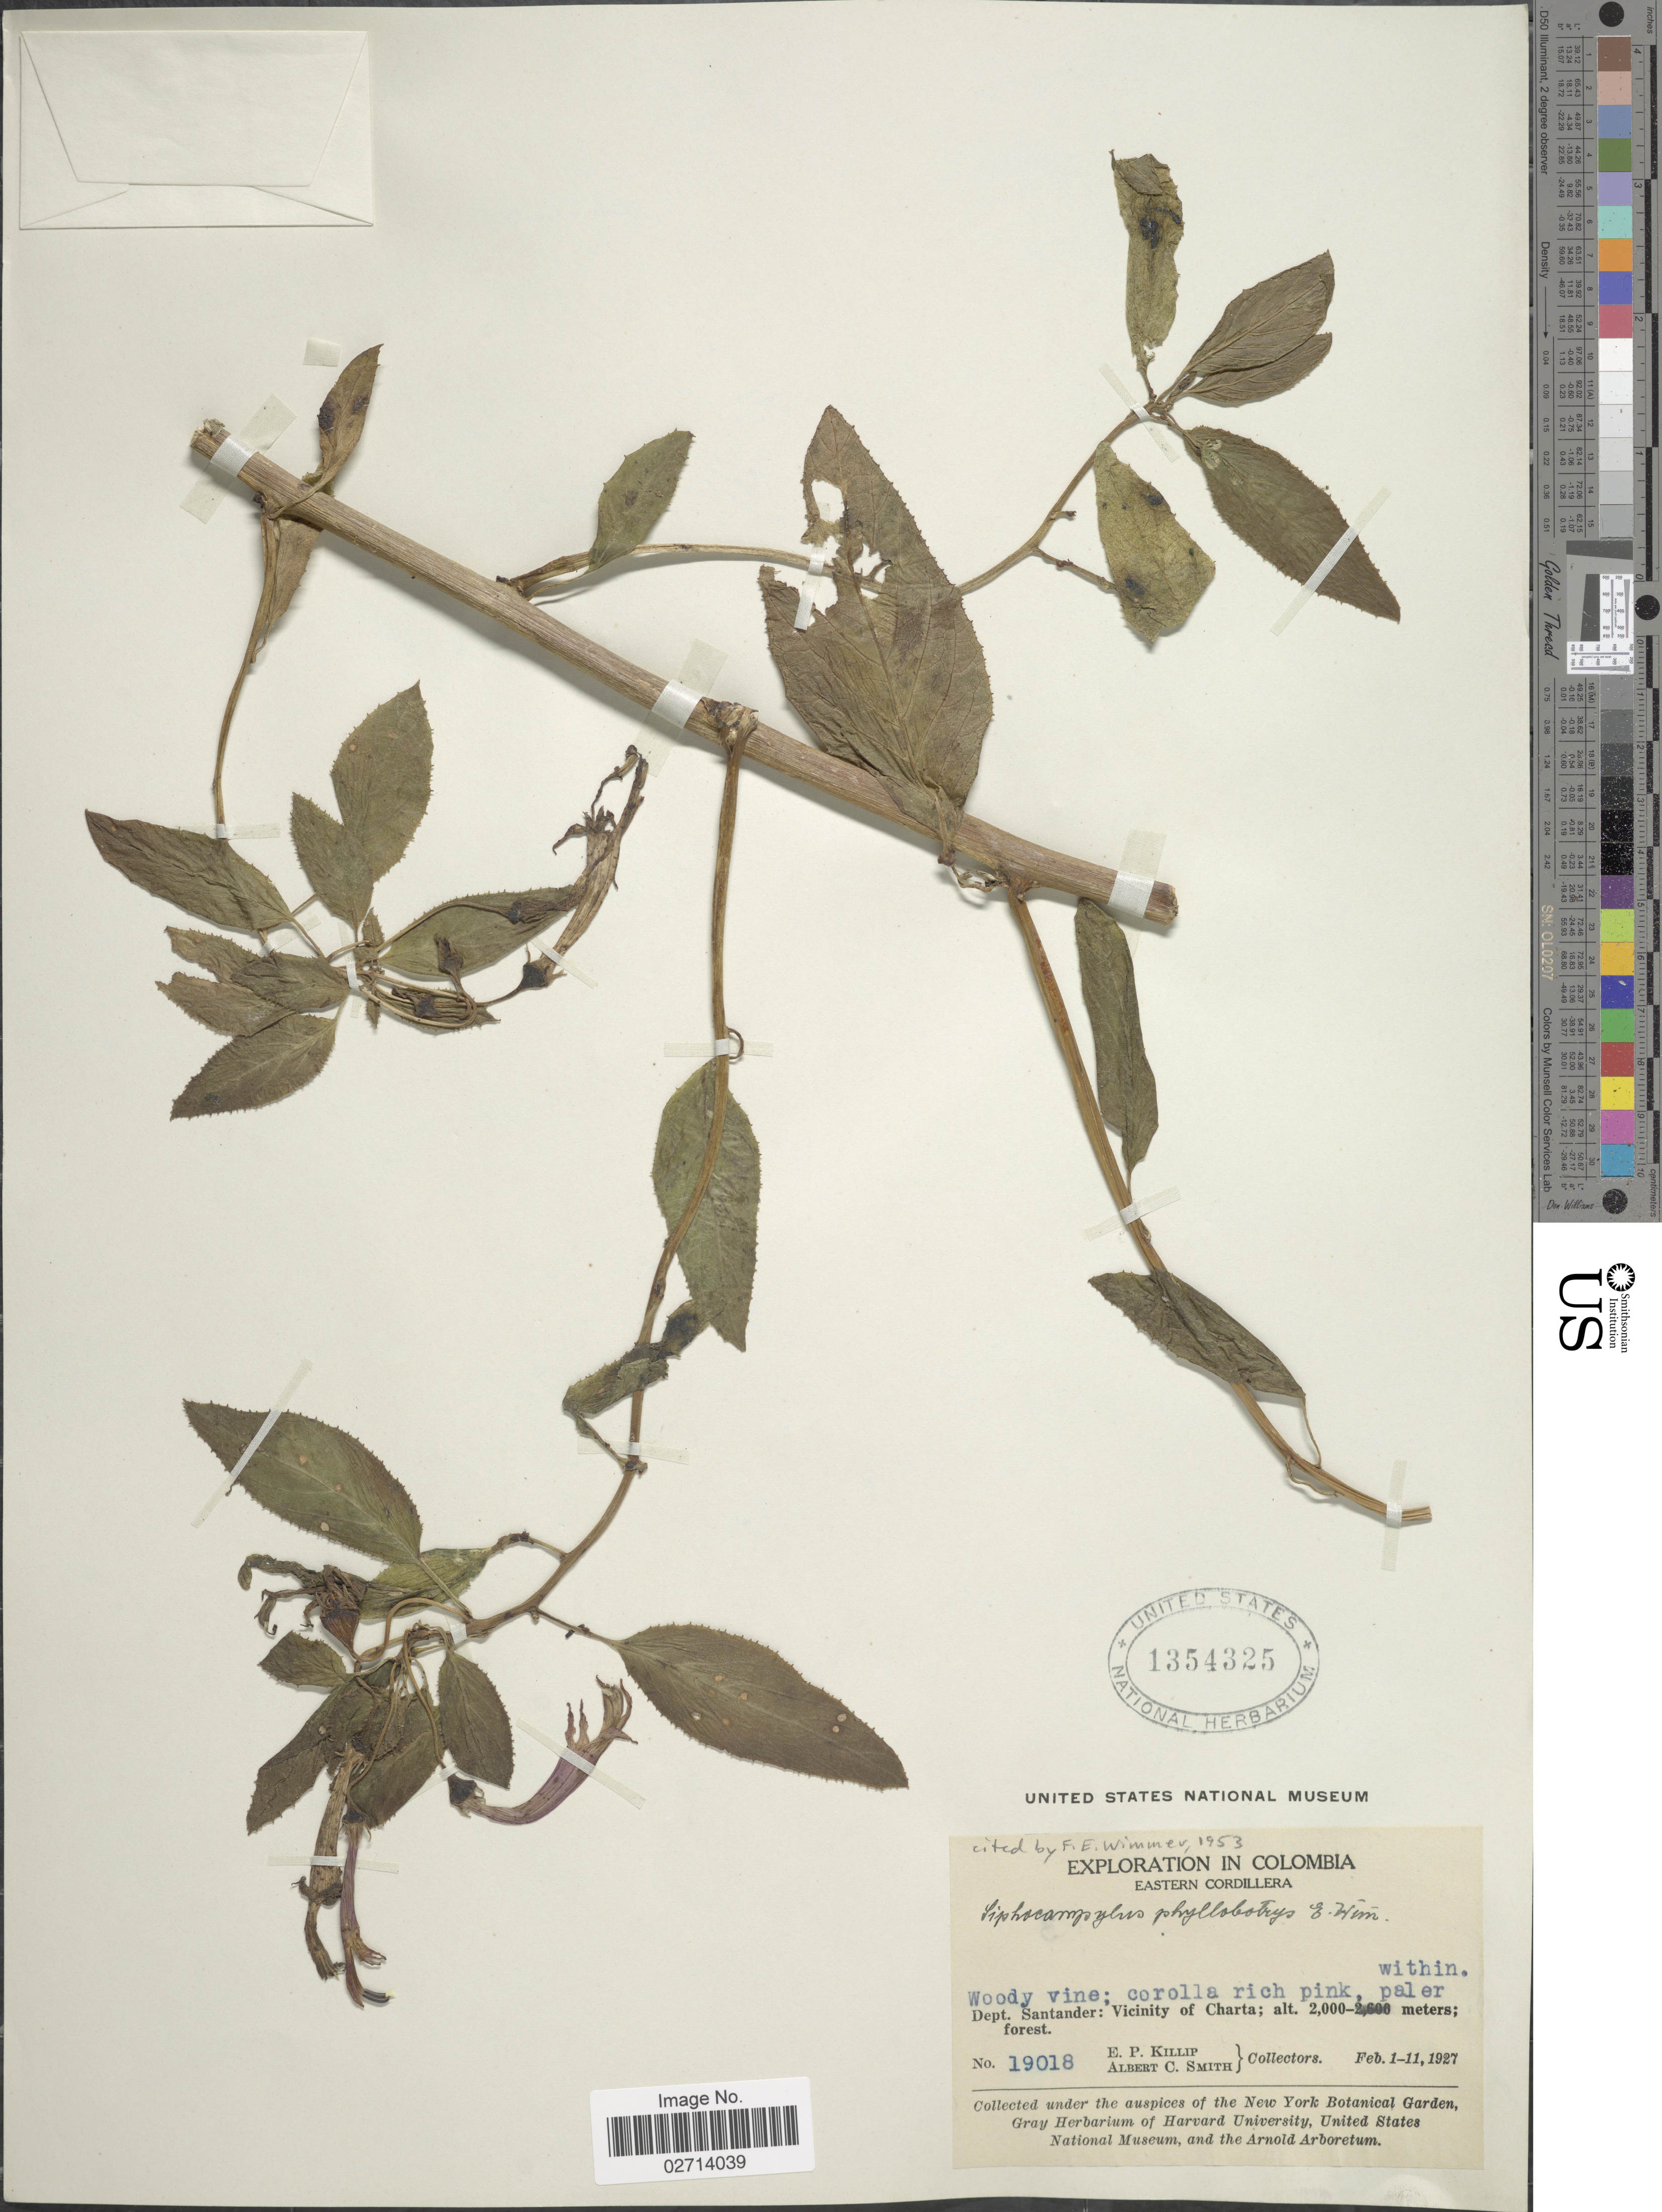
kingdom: Plantae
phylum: Tracheophyta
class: Magnoliopsida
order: Asterales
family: Campanulaceae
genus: Siphocampylus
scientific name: Siphocampylus phyllobotrys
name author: E. Wimm.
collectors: E. P. Killip & A. C. Smith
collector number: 19018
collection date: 1927-02-01/1927-02-11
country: Colombia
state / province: Santander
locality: Eastern Cordillera. Vicinity of Charta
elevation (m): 2000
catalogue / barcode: US 1354325